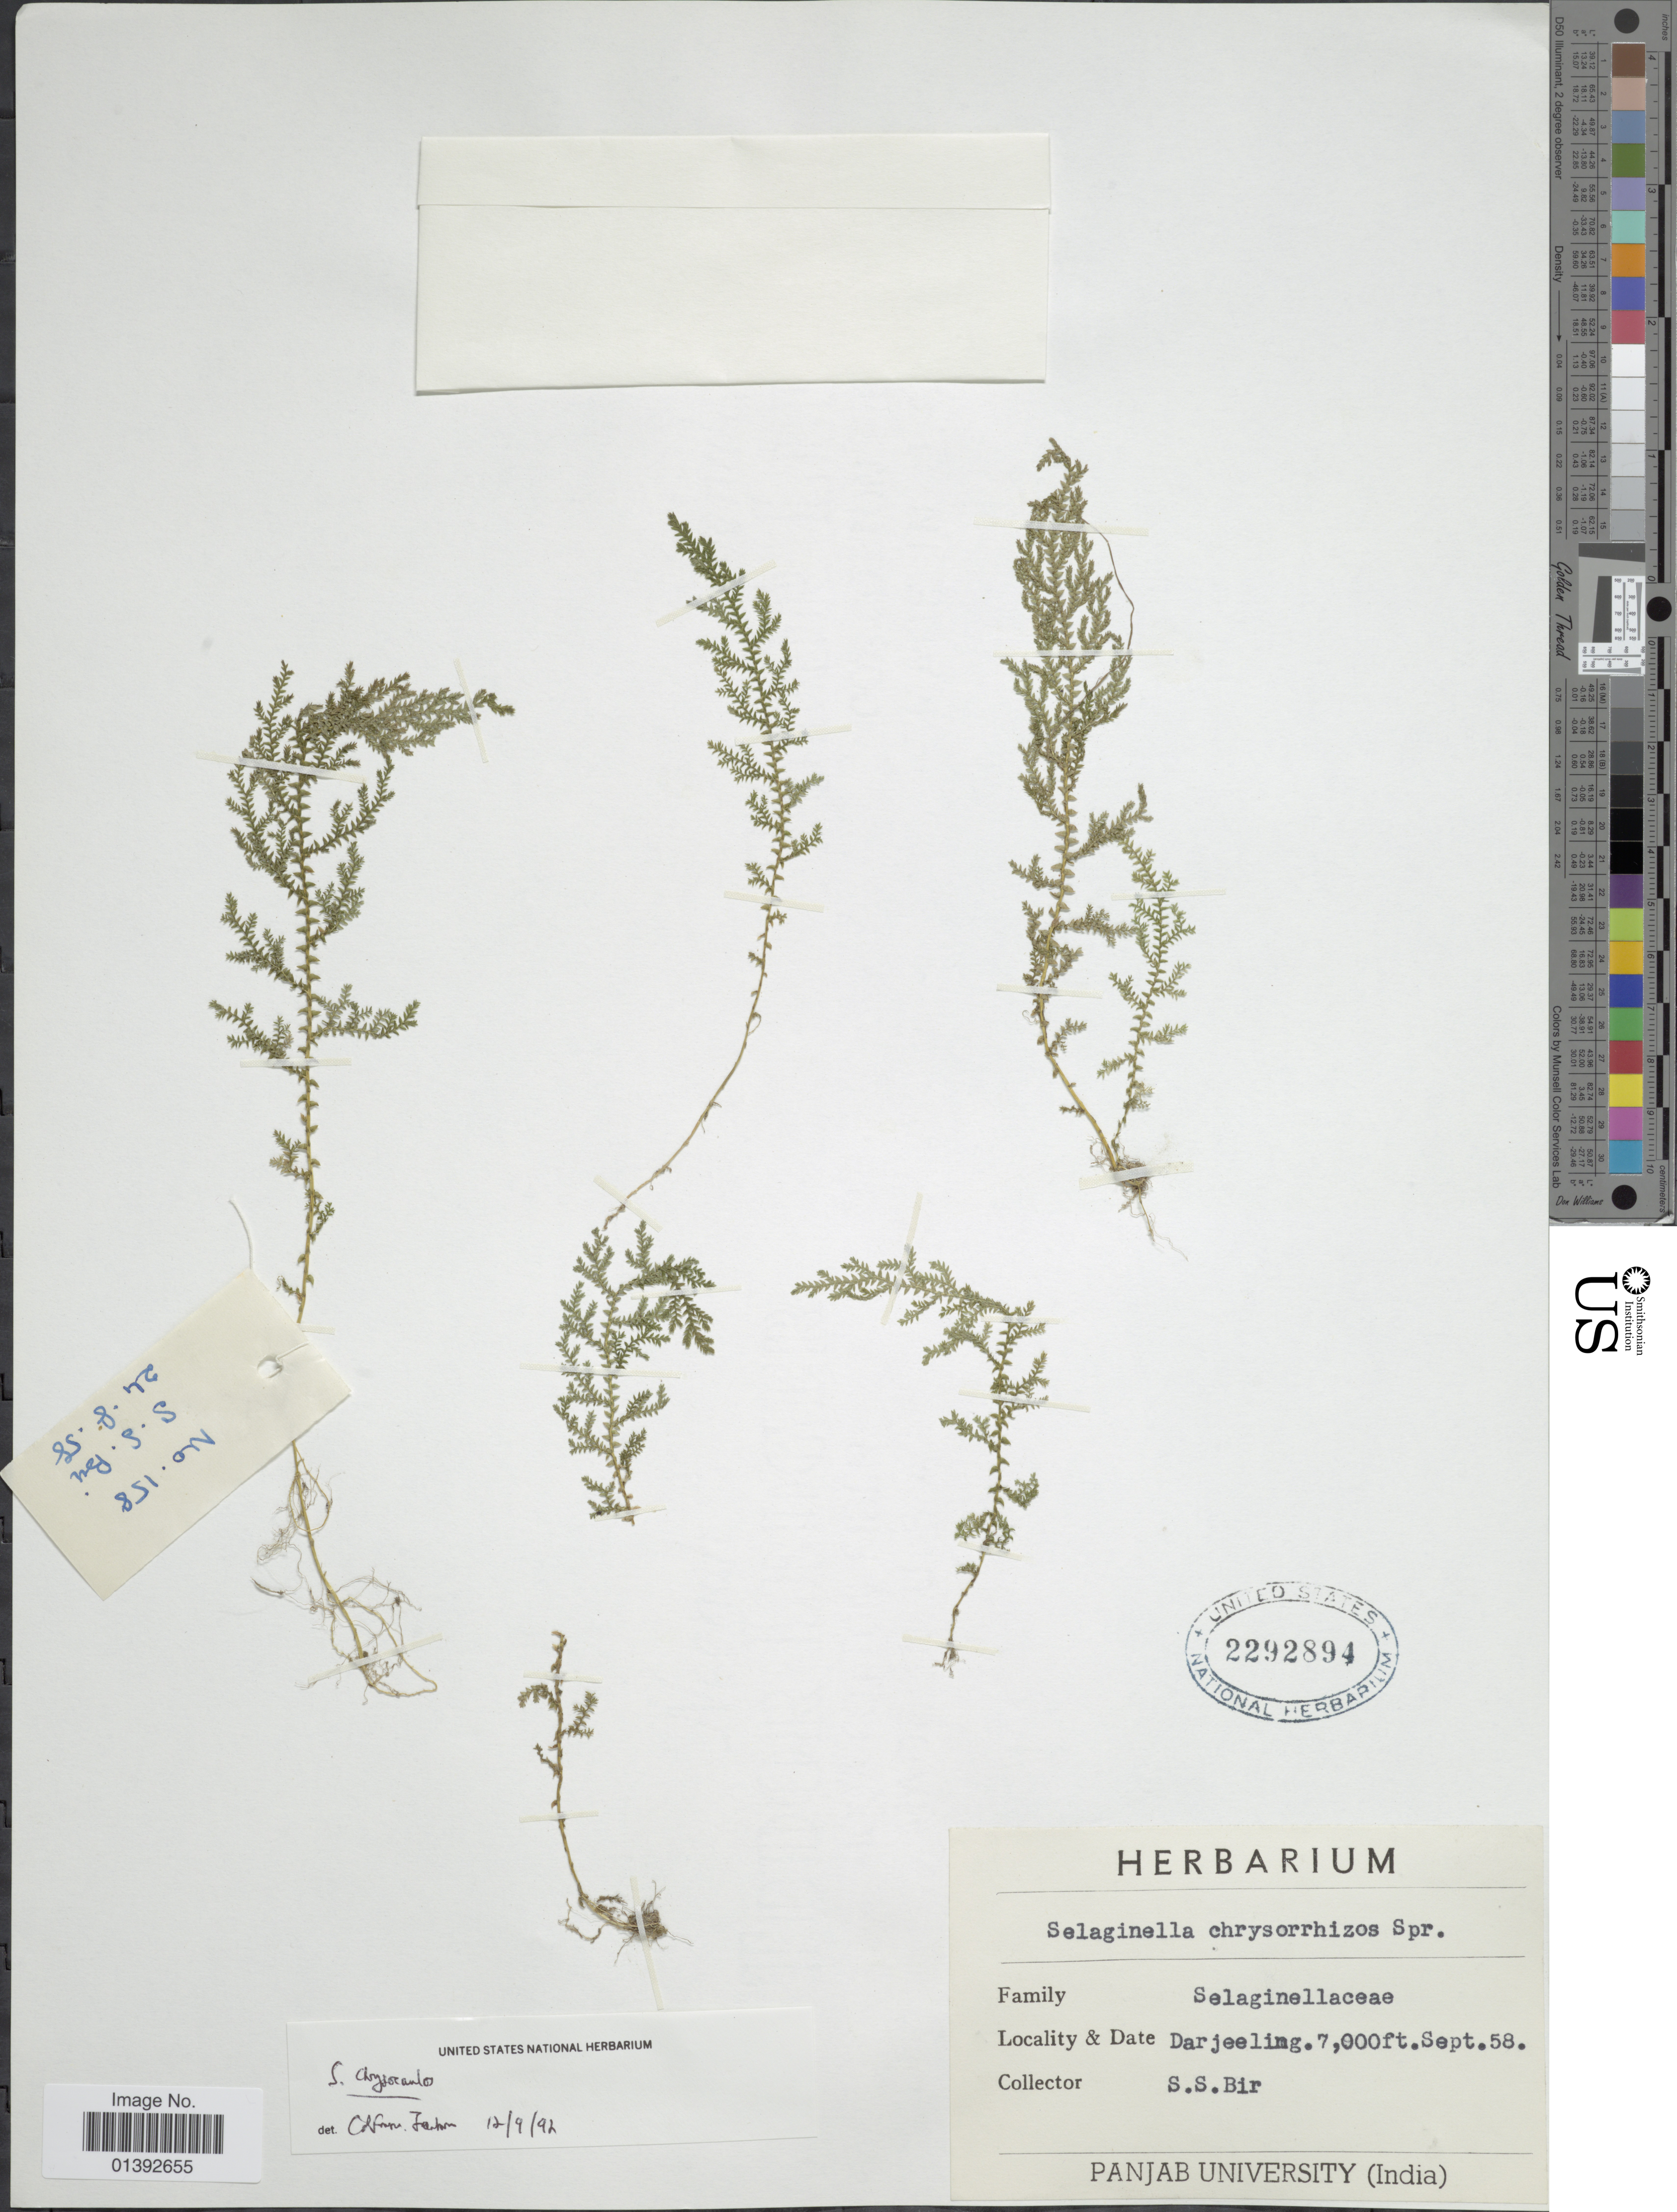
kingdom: Plantae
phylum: Tracheophyta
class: Lycopodiopsida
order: Selaginellales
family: Selaginellaceae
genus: Selaginella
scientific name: Selaginella chrysorrhizos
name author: Spring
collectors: S. S. Bir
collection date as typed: Transcribed d/m/y: /9/58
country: India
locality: Darjeeling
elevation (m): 2134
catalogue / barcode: US 2292894